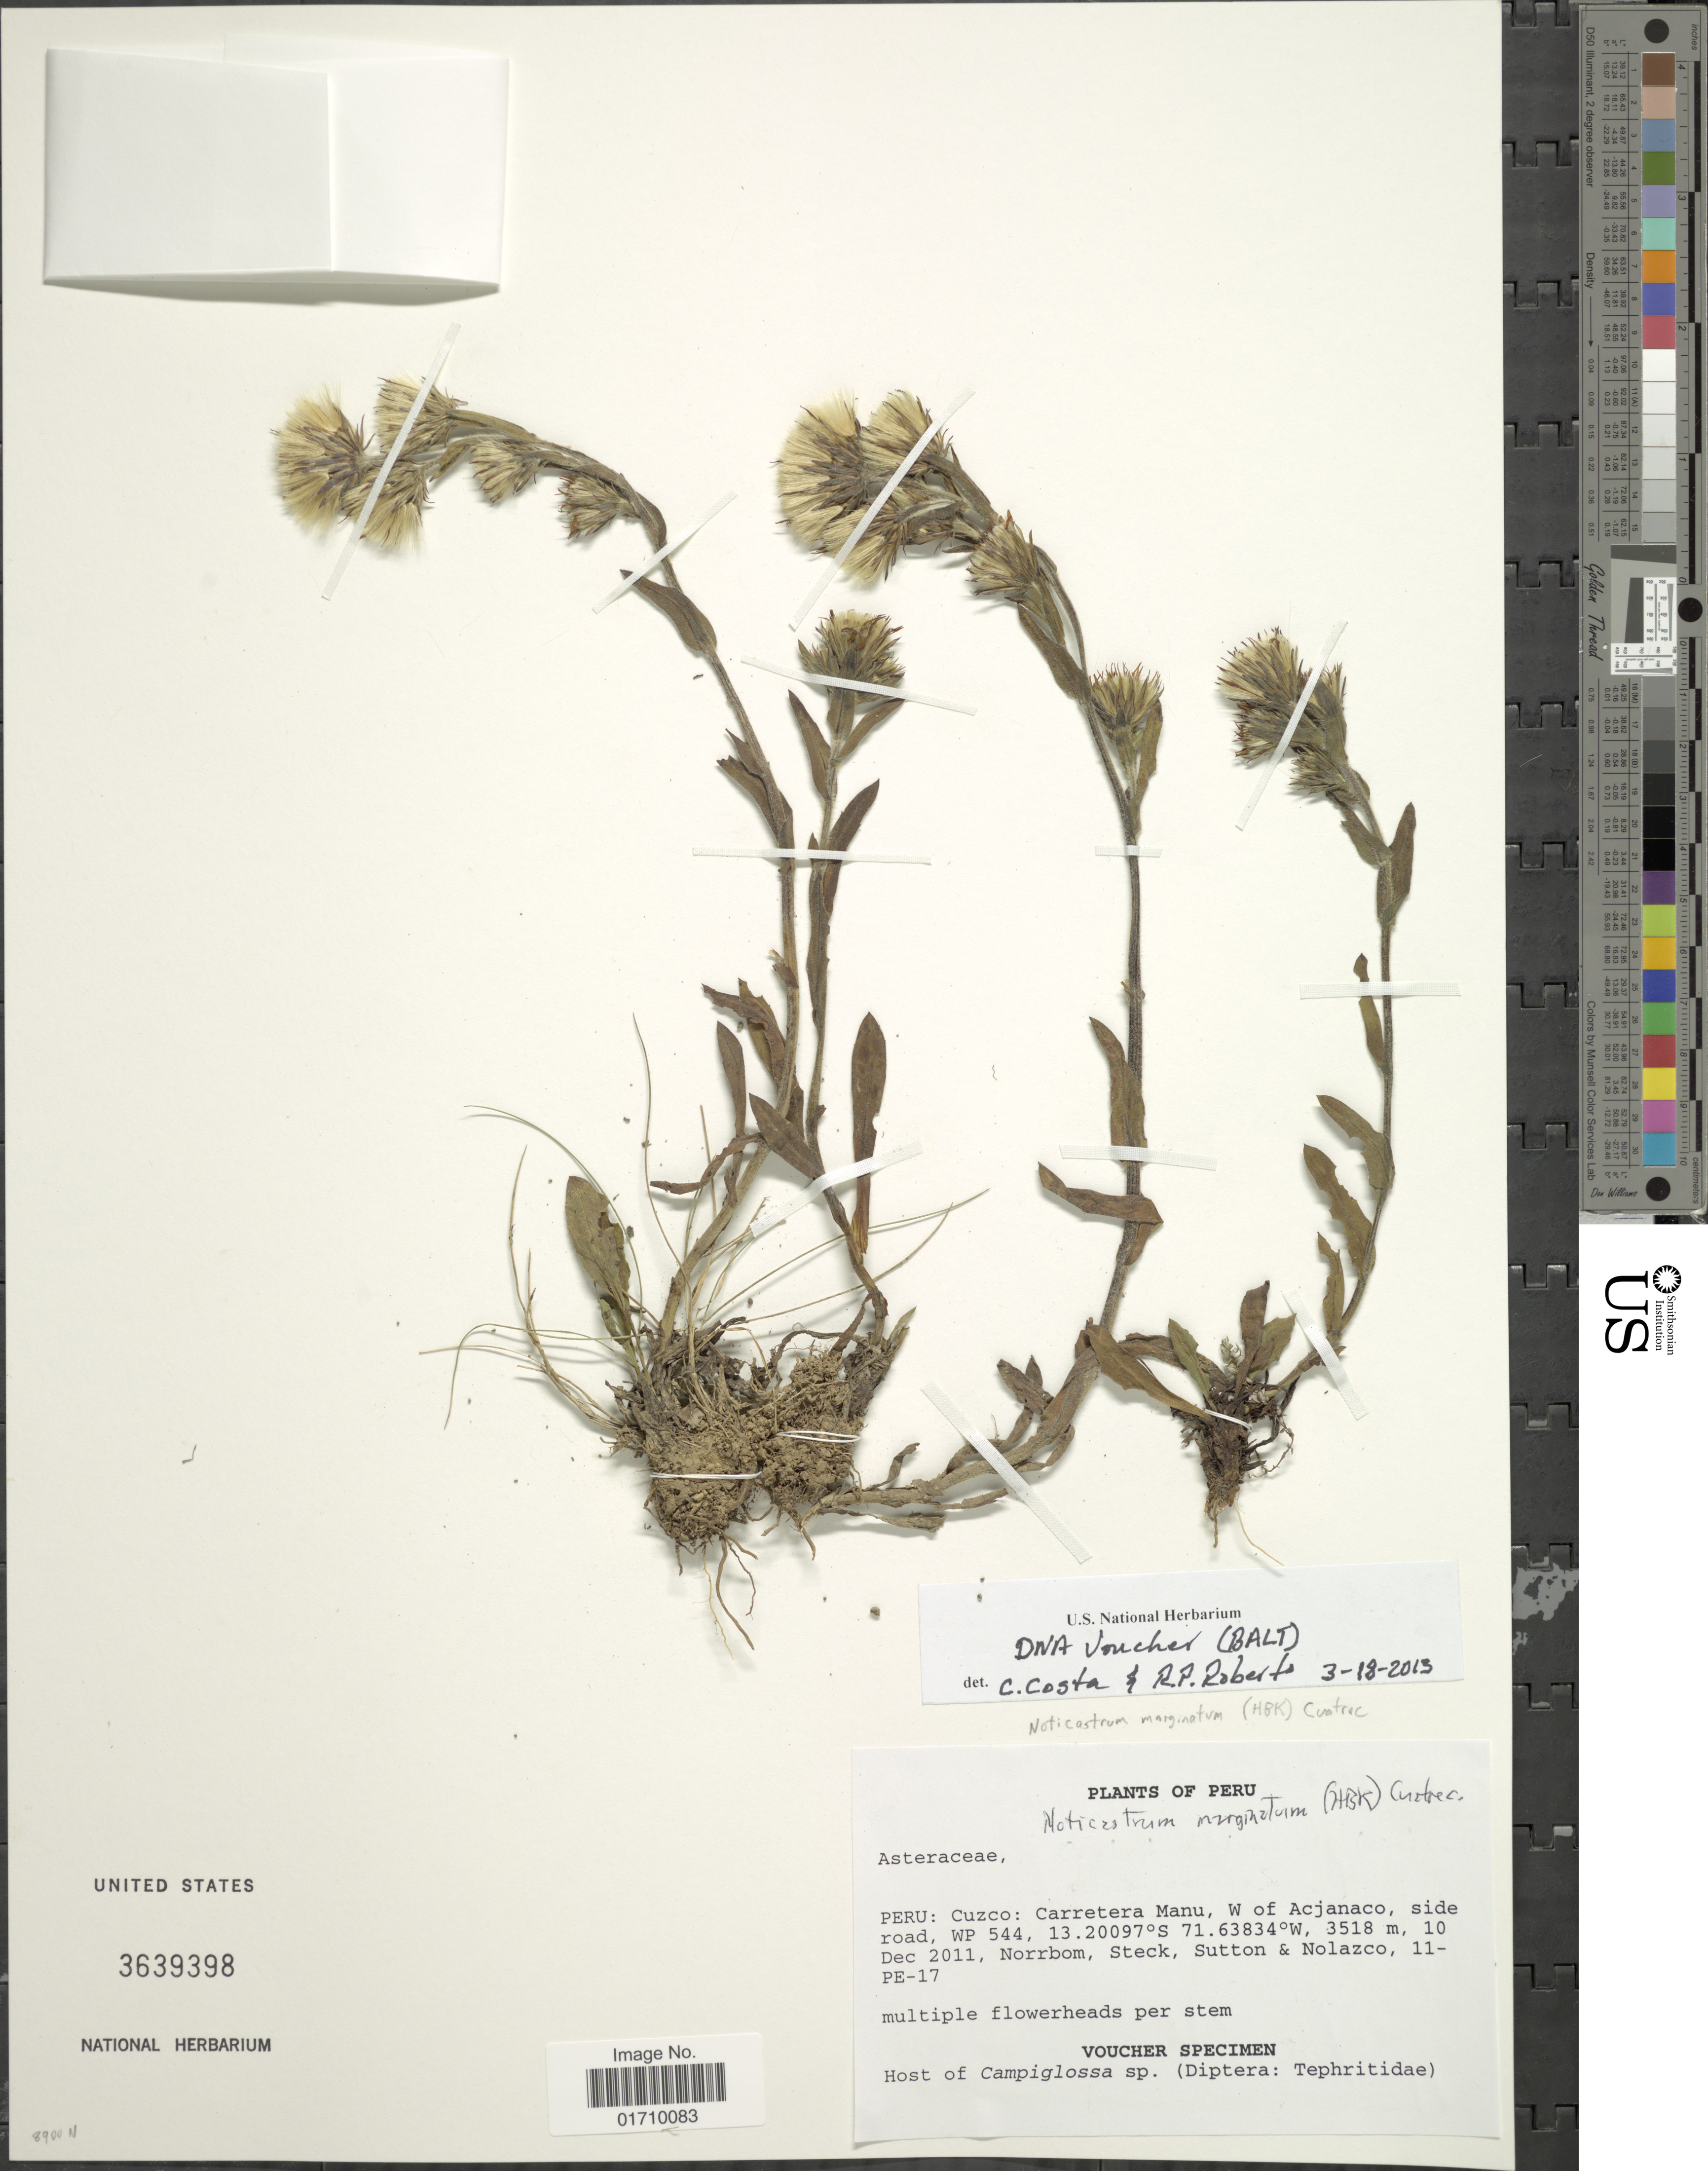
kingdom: Plantae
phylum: Tracheophyta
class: Magnoliopsida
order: Asterales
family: Asteraceae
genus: Noticastrum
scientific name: Noticastrum marginatum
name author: (Kunth) Cuatrec.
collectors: A. L. Norrbom, Steck, Sutton, -- & Nolazco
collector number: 11-PE-17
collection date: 2011-12-10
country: Peru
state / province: Cusco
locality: Carretera Manu, W of Acjanaco, side road, WP 544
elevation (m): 3518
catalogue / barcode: US 3639398